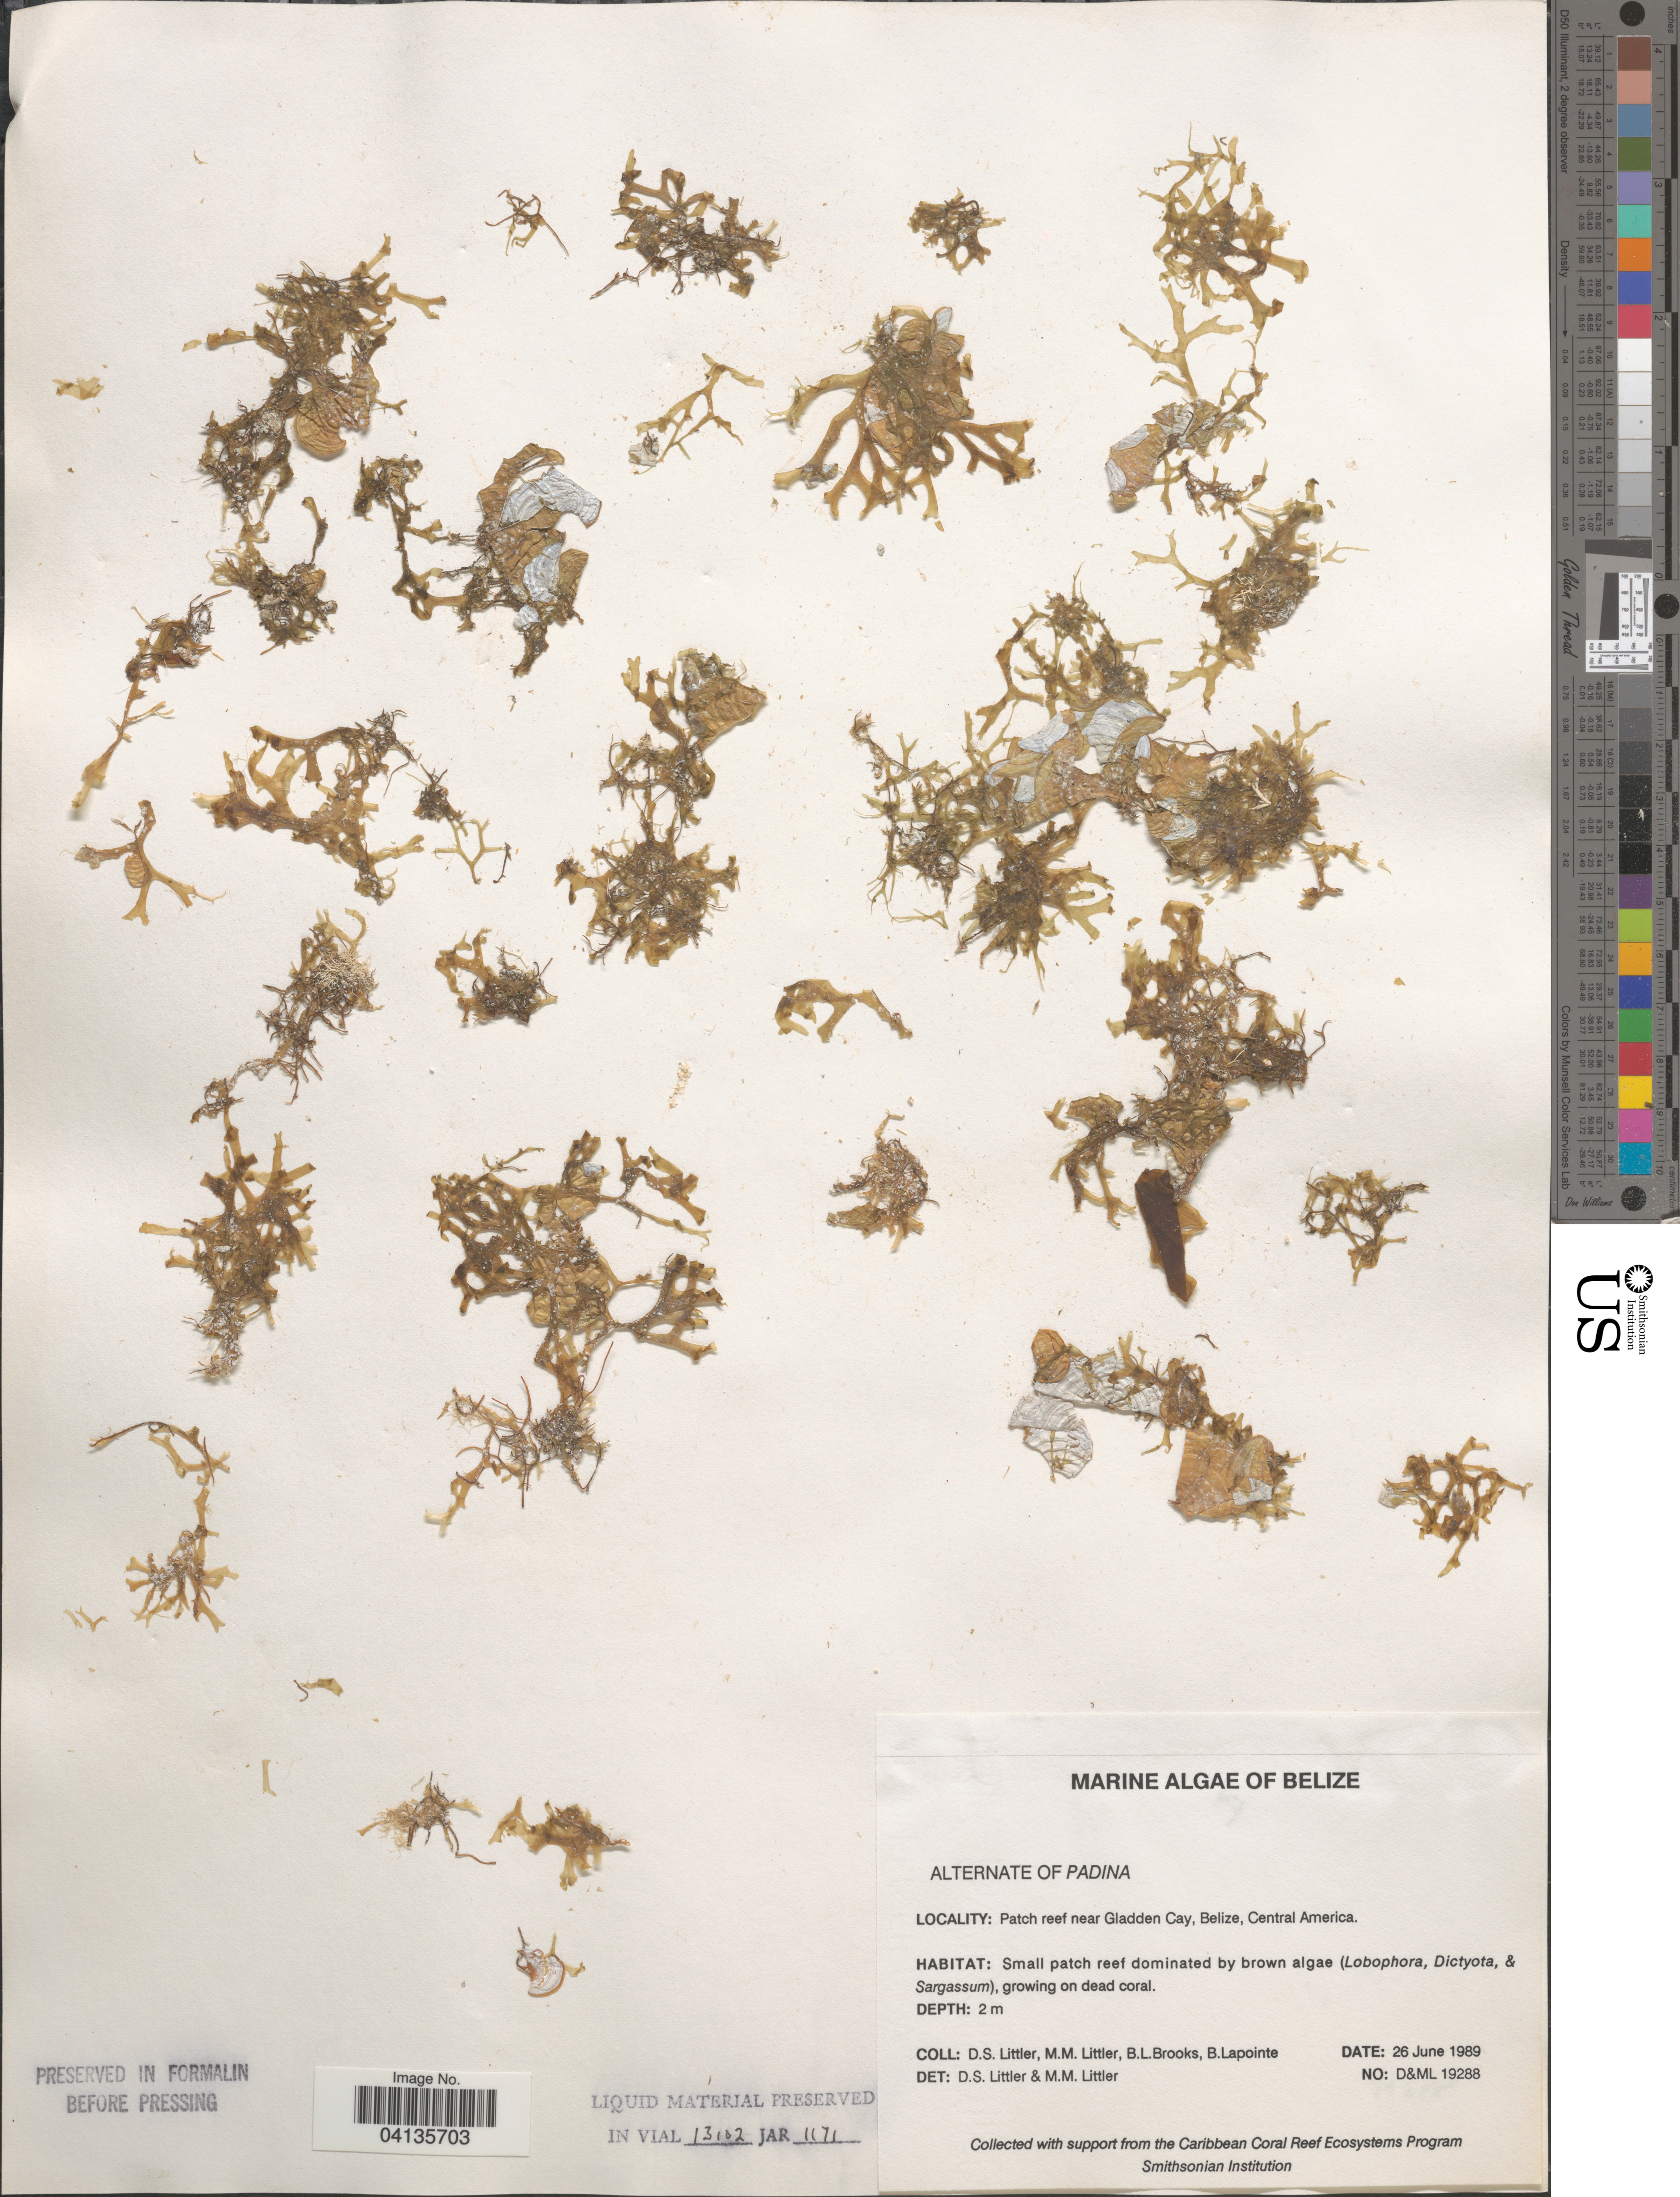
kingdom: Chromista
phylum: Ochrophyta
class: Phaeophyceae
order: Dictyotales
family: Dictyotaceae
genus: Padina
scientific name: Padina sp.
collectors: D. S. Littler, B. Brooks & B. Lapointe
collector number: D&ML19288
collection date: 1989-06-26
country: Belize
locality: Patch reef near Gladden Cay.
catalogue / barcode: US 238710